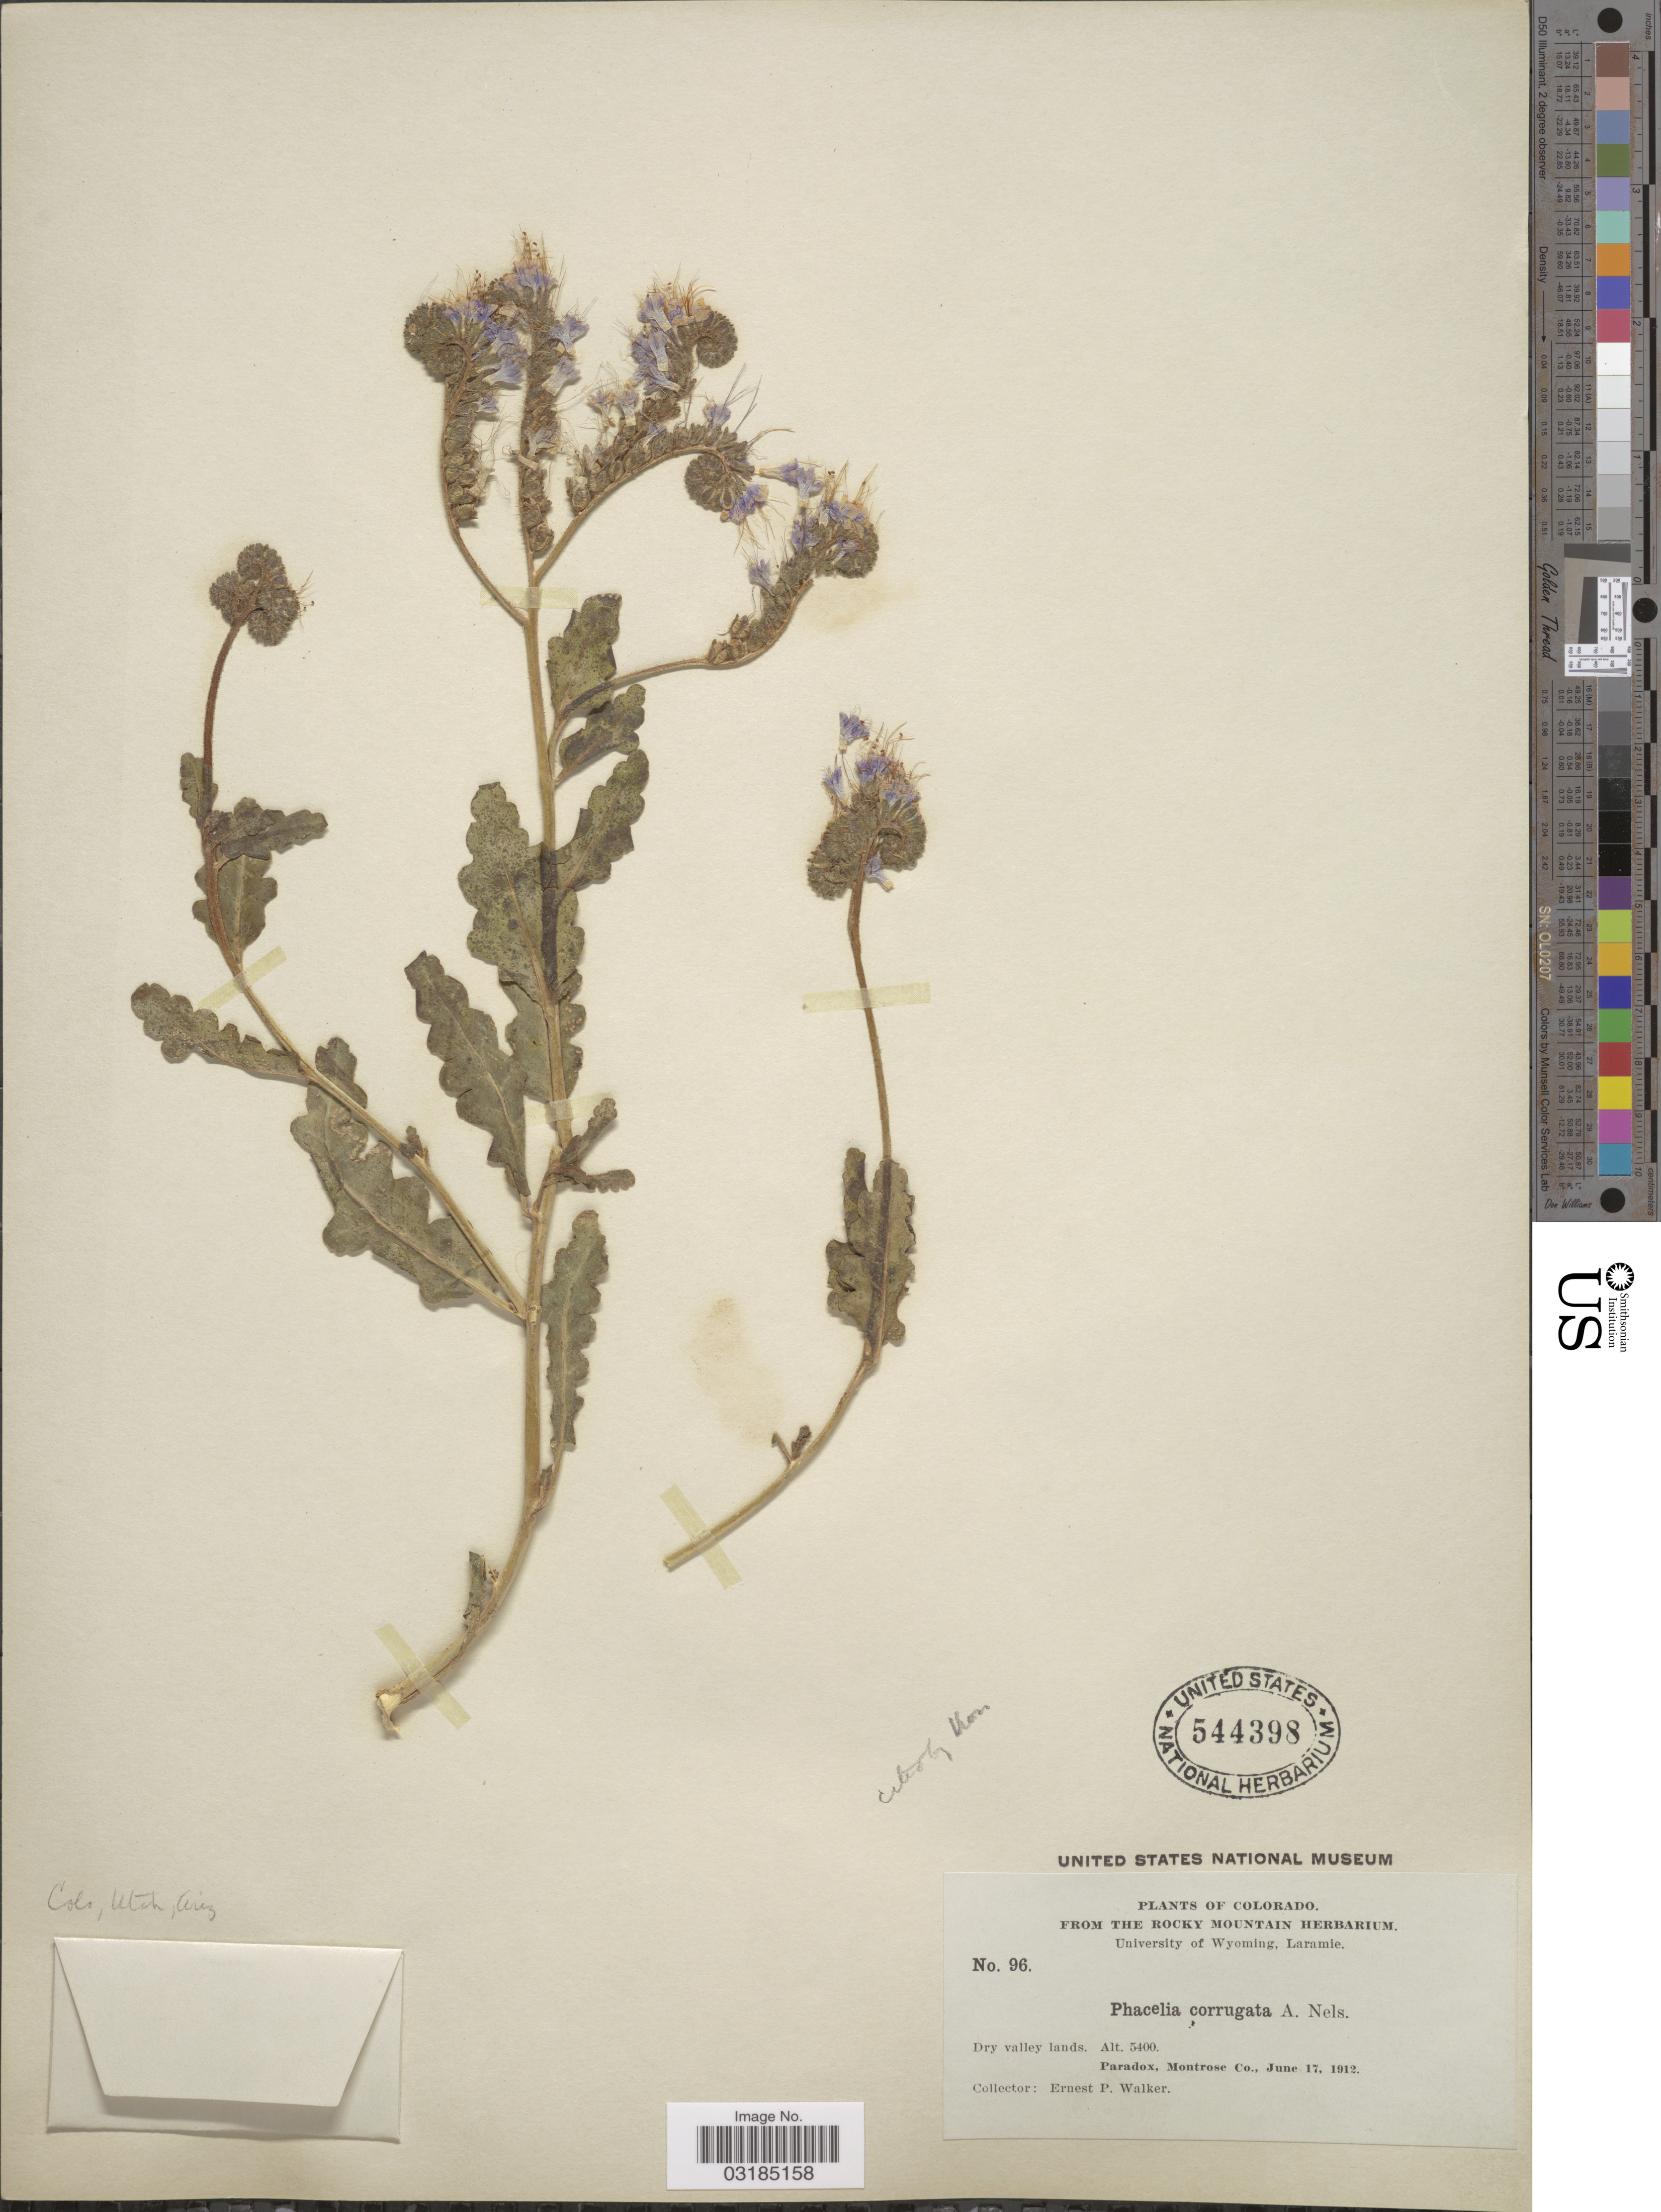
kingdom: Plantae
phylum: Tracheophyta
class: Magnoliopsida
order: Boraginales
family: Hydrophyllaceae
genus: Phacelia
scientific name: Phacelia corrugata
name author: A. Nelson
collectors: E. P. Walker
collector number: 96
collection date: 1912-06-17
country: United States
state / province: Colorado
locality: Paradox, Montrose Co.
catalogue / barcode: US 544398